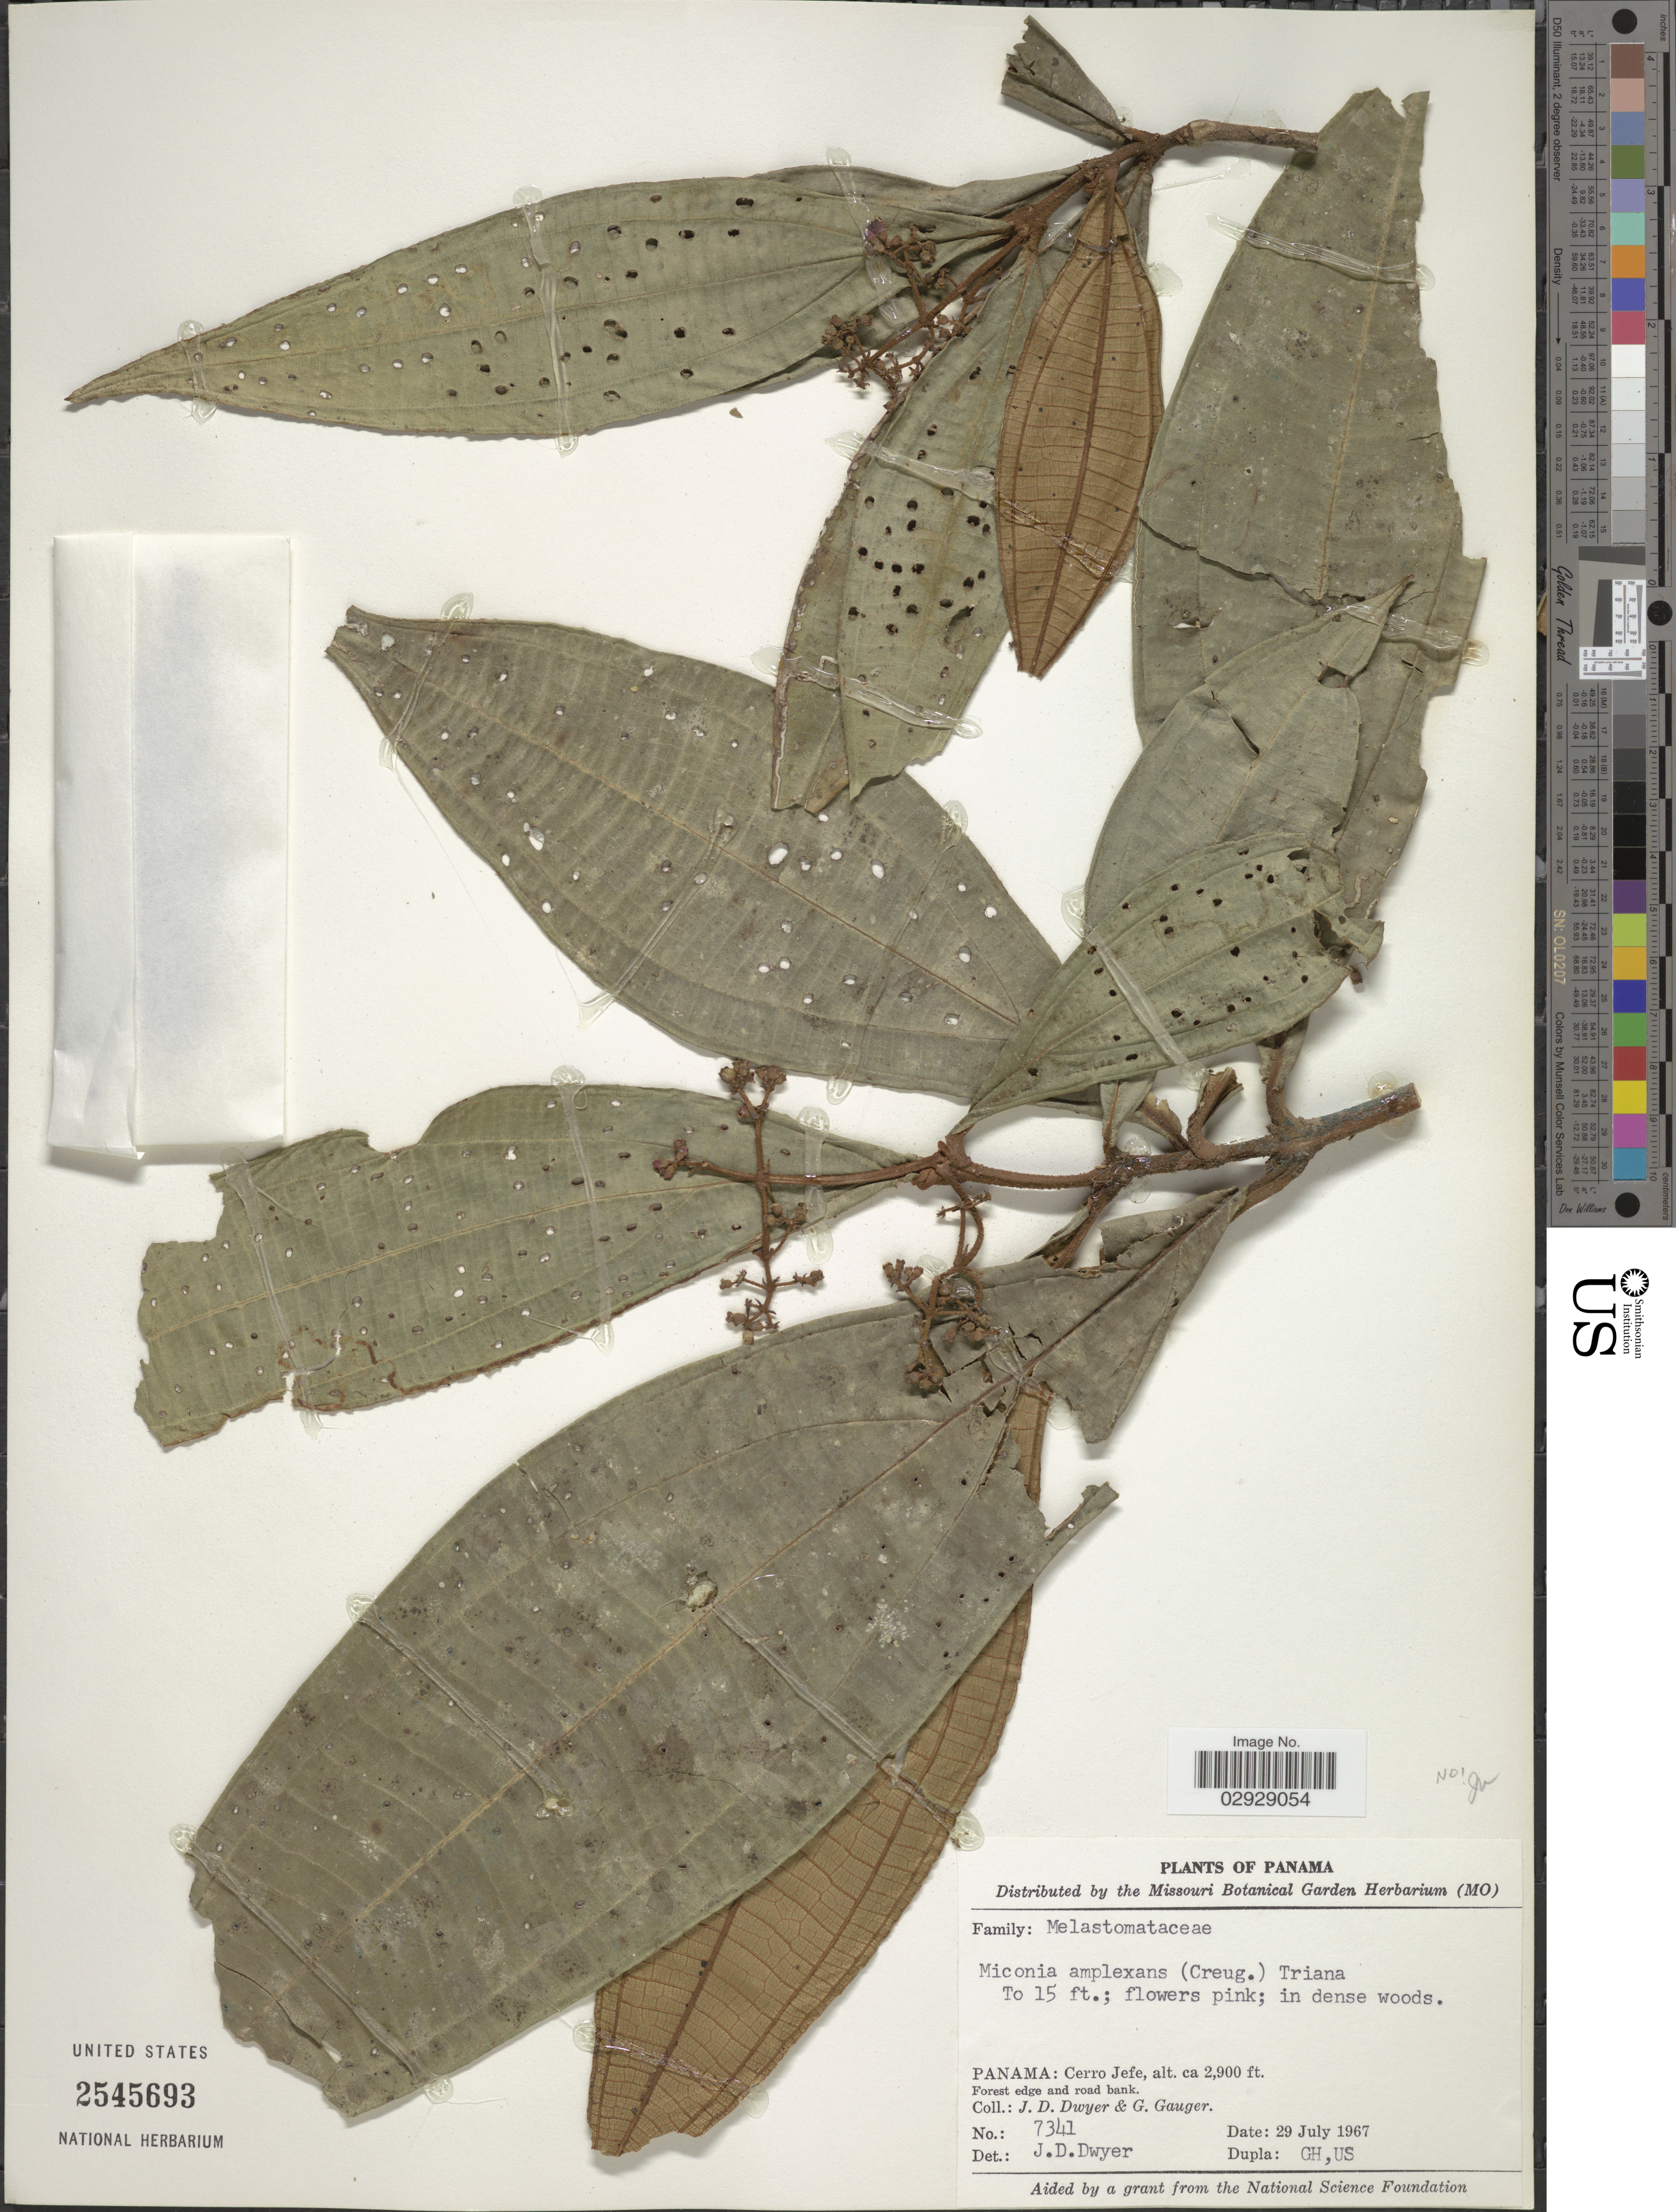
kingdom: Plantae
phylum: Tracheophyta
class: Magnoliopsida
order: Myrtales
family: Melastomataceae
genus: Leandra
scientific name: Leandra consimilis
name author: Gleason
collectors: J. D. Dwyer & G. Gauger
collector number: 7341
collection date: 1967-07-29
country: Panama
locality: Cerro Jefe.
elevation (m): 884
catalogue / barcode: US 2545693